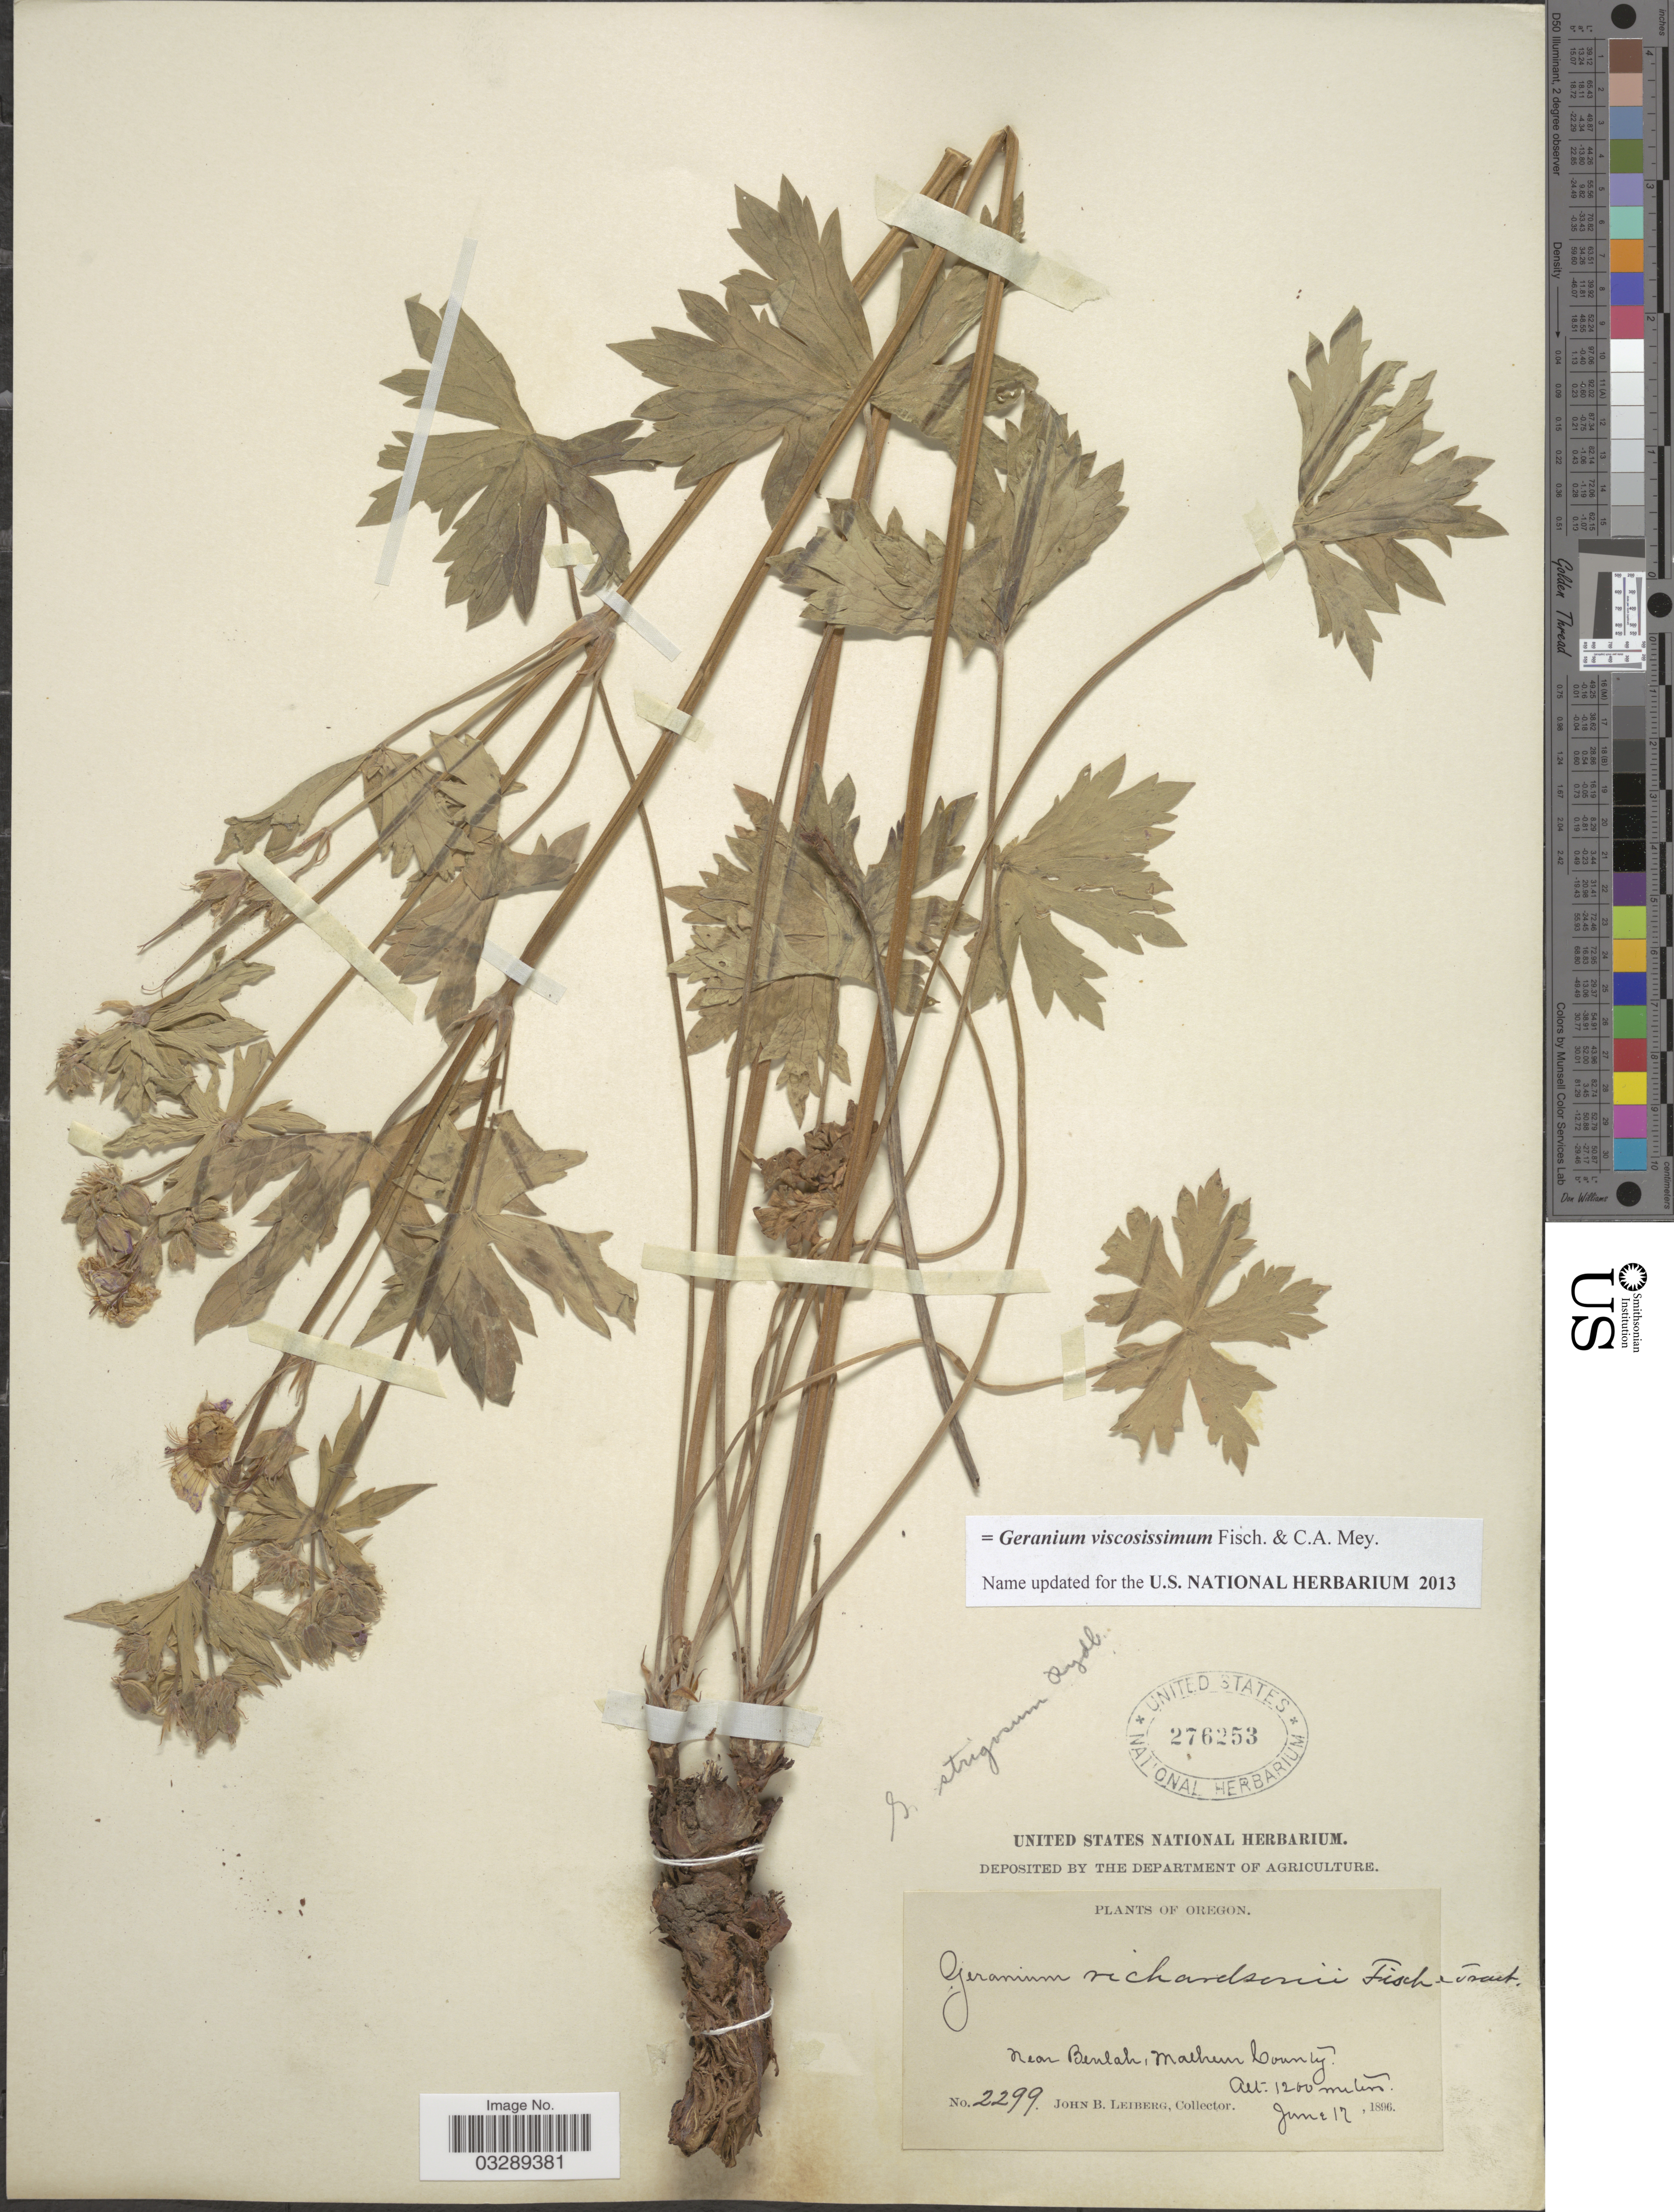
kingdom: Plantae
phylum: Tracheophyta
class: Magnoliopsida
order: Geraniales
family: Geraniaceae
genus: Geranium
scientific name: Geranium viscosissimum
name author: Fisch. & C.A. Mey.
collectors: J. B. Leiberg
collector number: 2299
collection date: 1896-06-17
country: United States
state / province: Oregon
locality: Near Beulah, Malheur County.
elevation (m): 1200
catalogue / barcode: US 276253